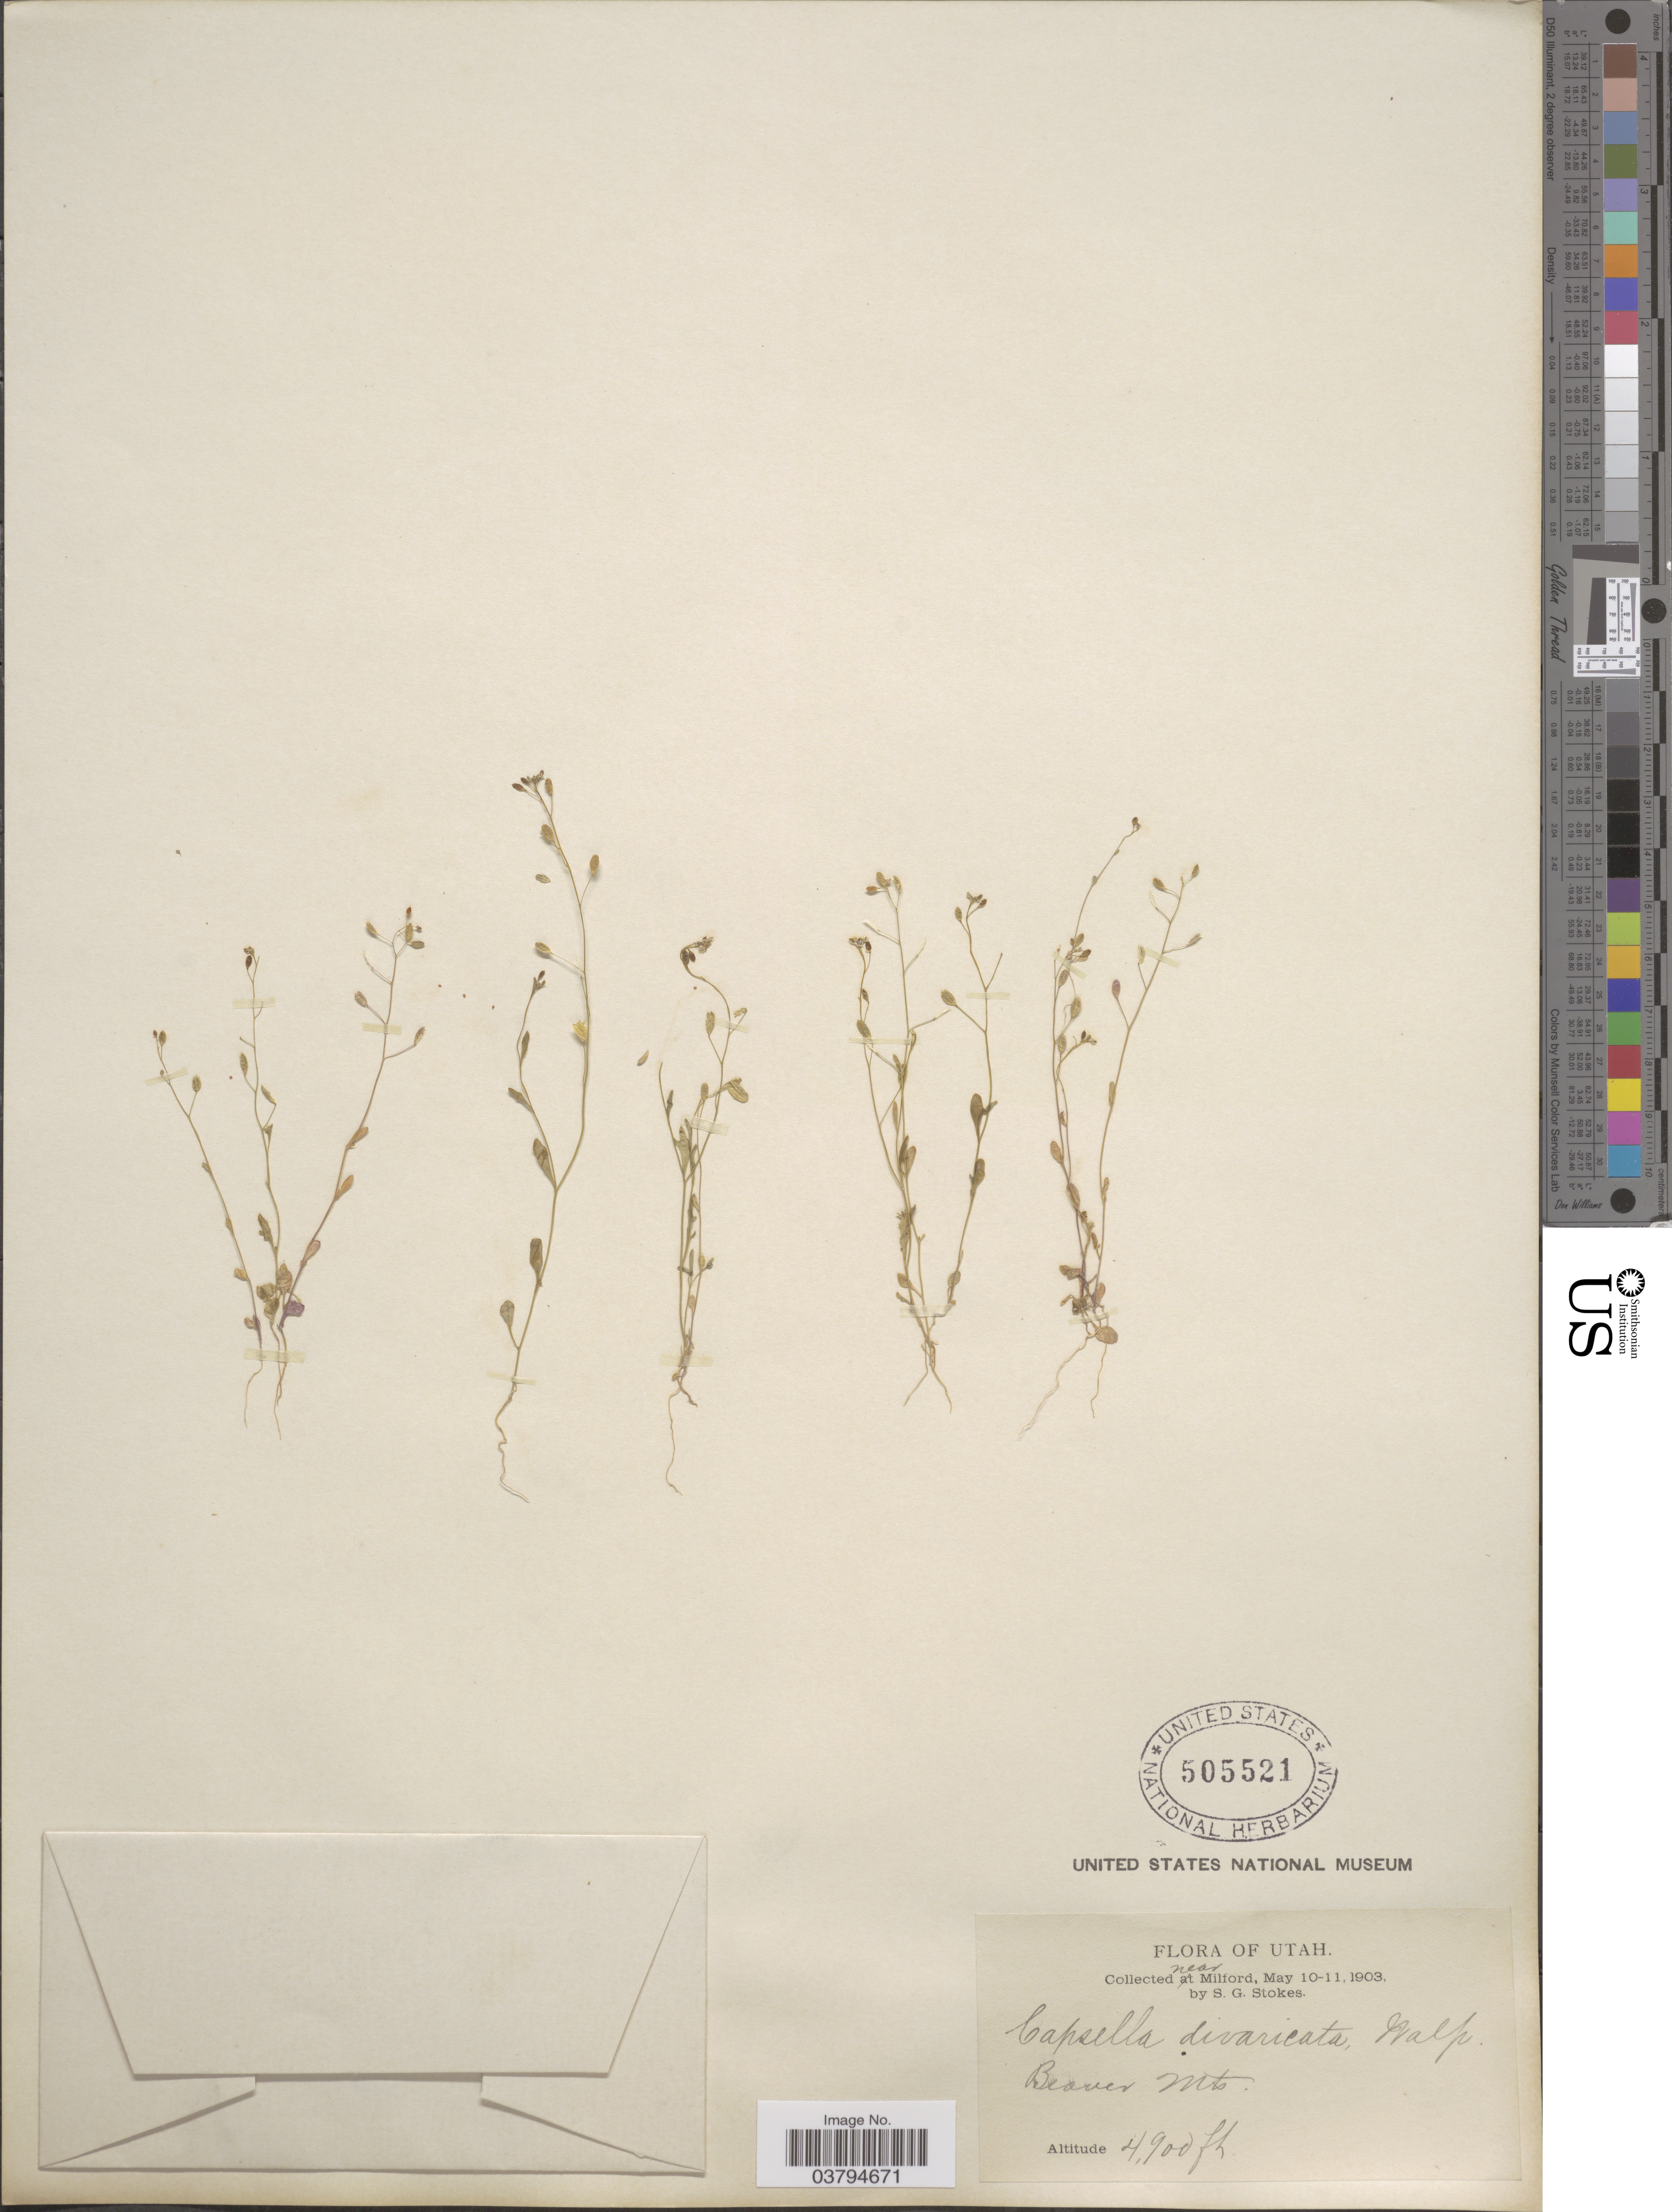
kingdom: Plantae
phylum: Tracheophyta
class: Magnoliopsida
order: Brassicales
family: Brassicaceae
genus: Hornungia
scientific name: Hornungia procumbens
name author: (L.) Hayek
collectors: S. G. Stokes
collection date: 1903-05-10/1903-05-11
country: United States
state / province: Utah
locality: Near Milford. Beaver Mts.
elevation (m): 1494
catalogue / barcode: US 505521